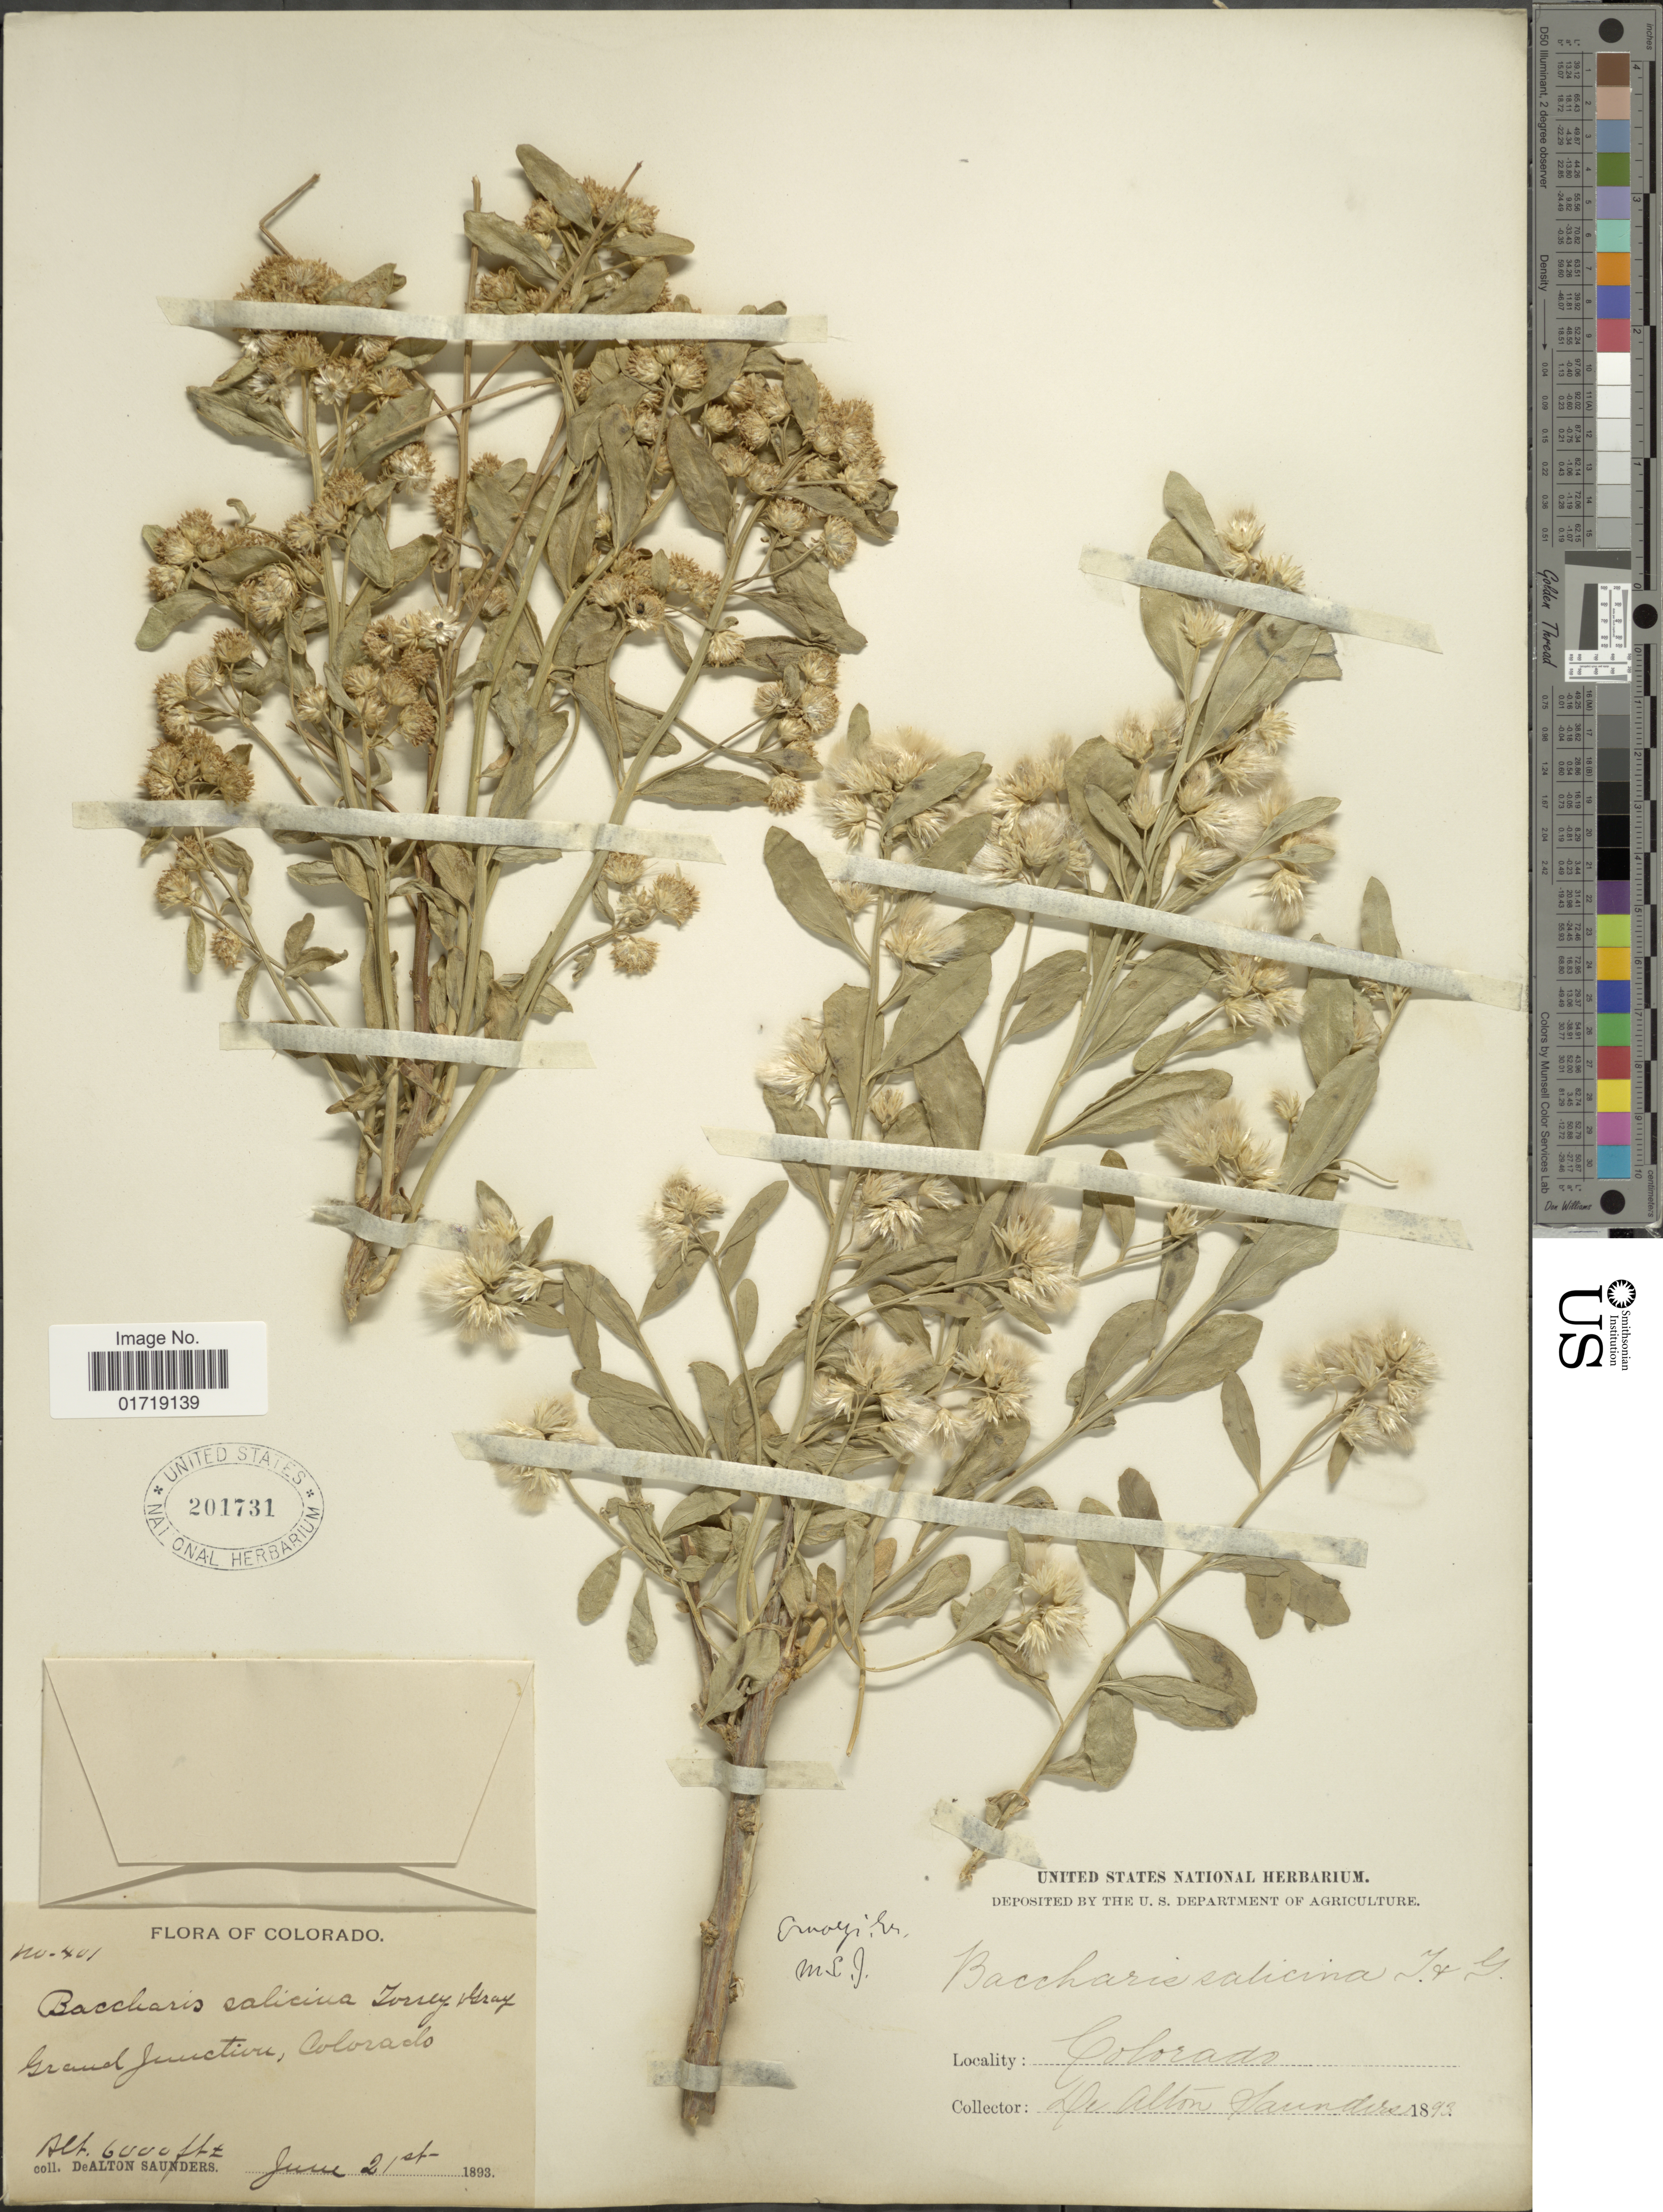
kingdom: Plantae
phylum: Tracheophyta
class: Magnoliopsida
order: Asterales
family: Asteraceae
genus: Baccharis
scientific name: Baccharis salicina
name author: Torr. & A. Gray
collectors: D. A. Saunders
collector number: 401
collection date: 1893-06-21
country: United States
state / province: Colorado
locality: Grand Junction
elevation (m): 1829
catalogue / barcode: US 201731